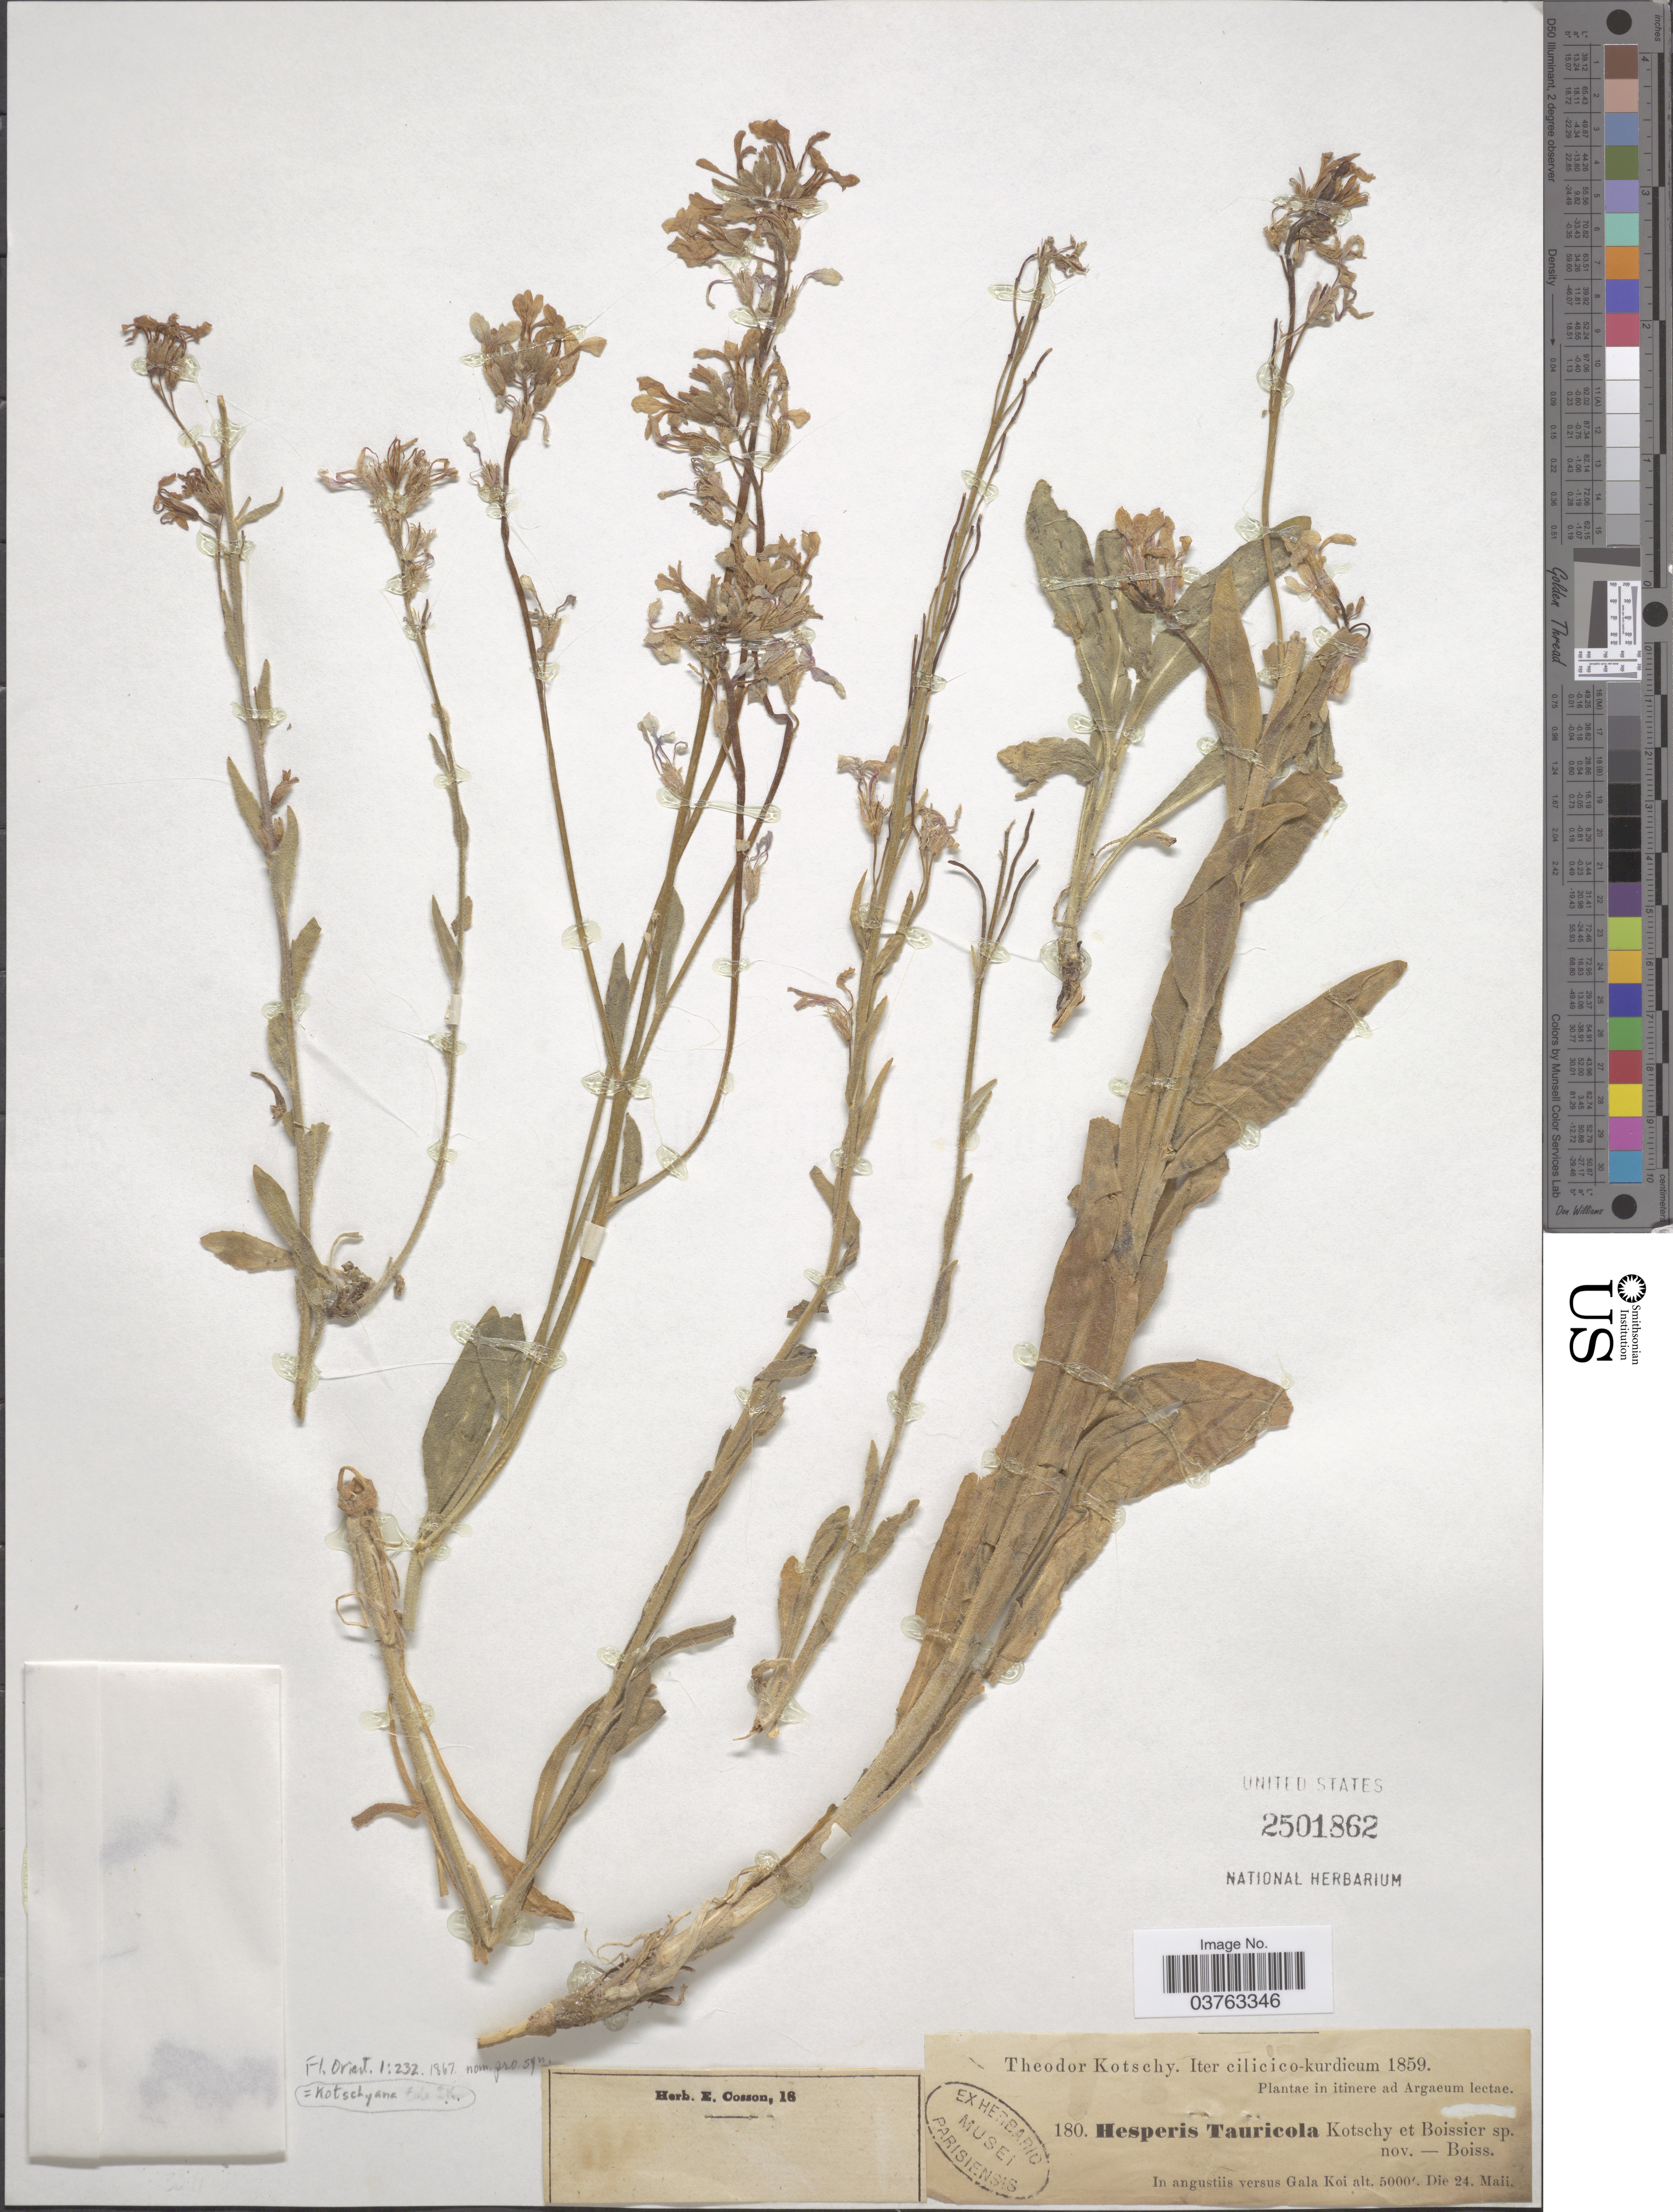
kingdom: Plantae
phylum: Tracheophyta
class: Magnoliopsida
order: Brassicales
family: Brassicaceae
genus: Hesperis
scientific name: Hesperis kotschyana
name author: Fenzl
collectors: K. G. Kotschy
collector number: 180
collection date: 1859-05-24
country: Turkey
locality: Iter cilicico-kurdicum. In angustiis versus Gala Koi.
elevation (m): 1524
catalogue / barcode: US 2501862